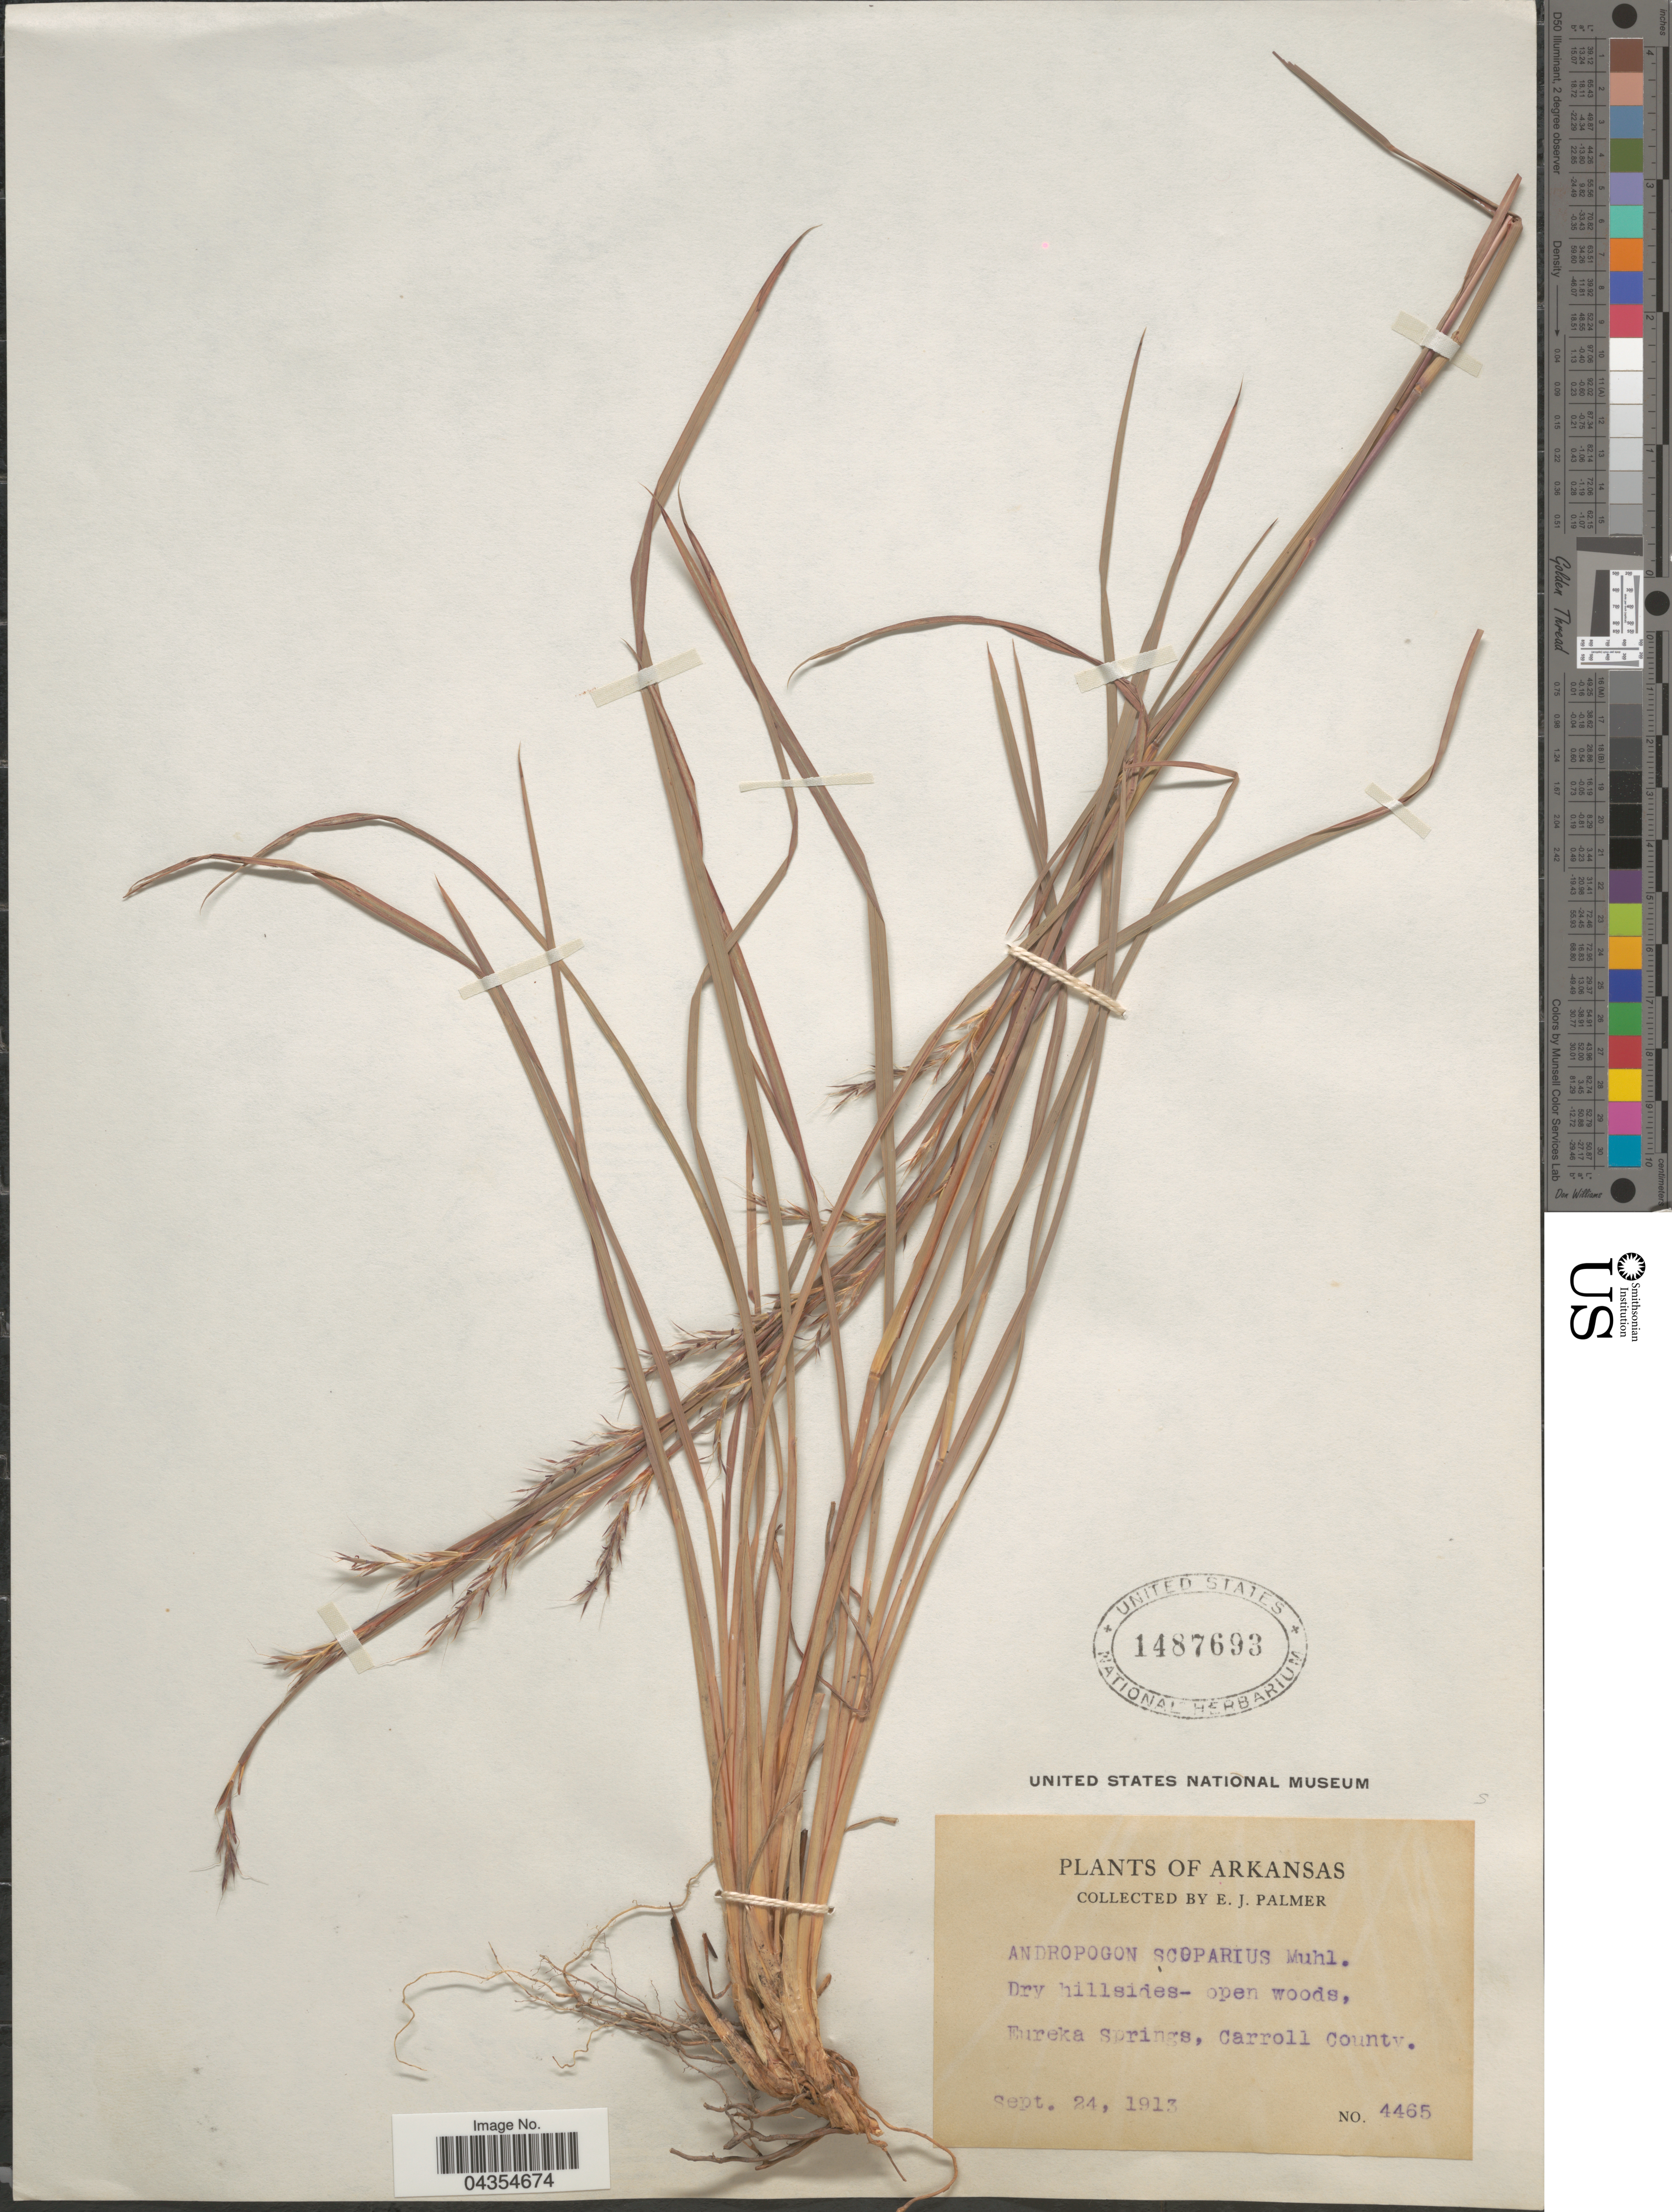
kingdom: Plantae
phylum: Tracheophyta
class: Liliopsida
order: Poales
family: Poaceae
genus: Schizachyrium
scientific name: Schizachyrium scoparium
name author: (Michx.) Nash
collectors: E. J. Palmer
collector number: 4465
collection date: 1913-09-24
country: United States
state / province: Arkansas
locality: Eureka Springs, Carroll County.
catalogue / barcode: US 1487693